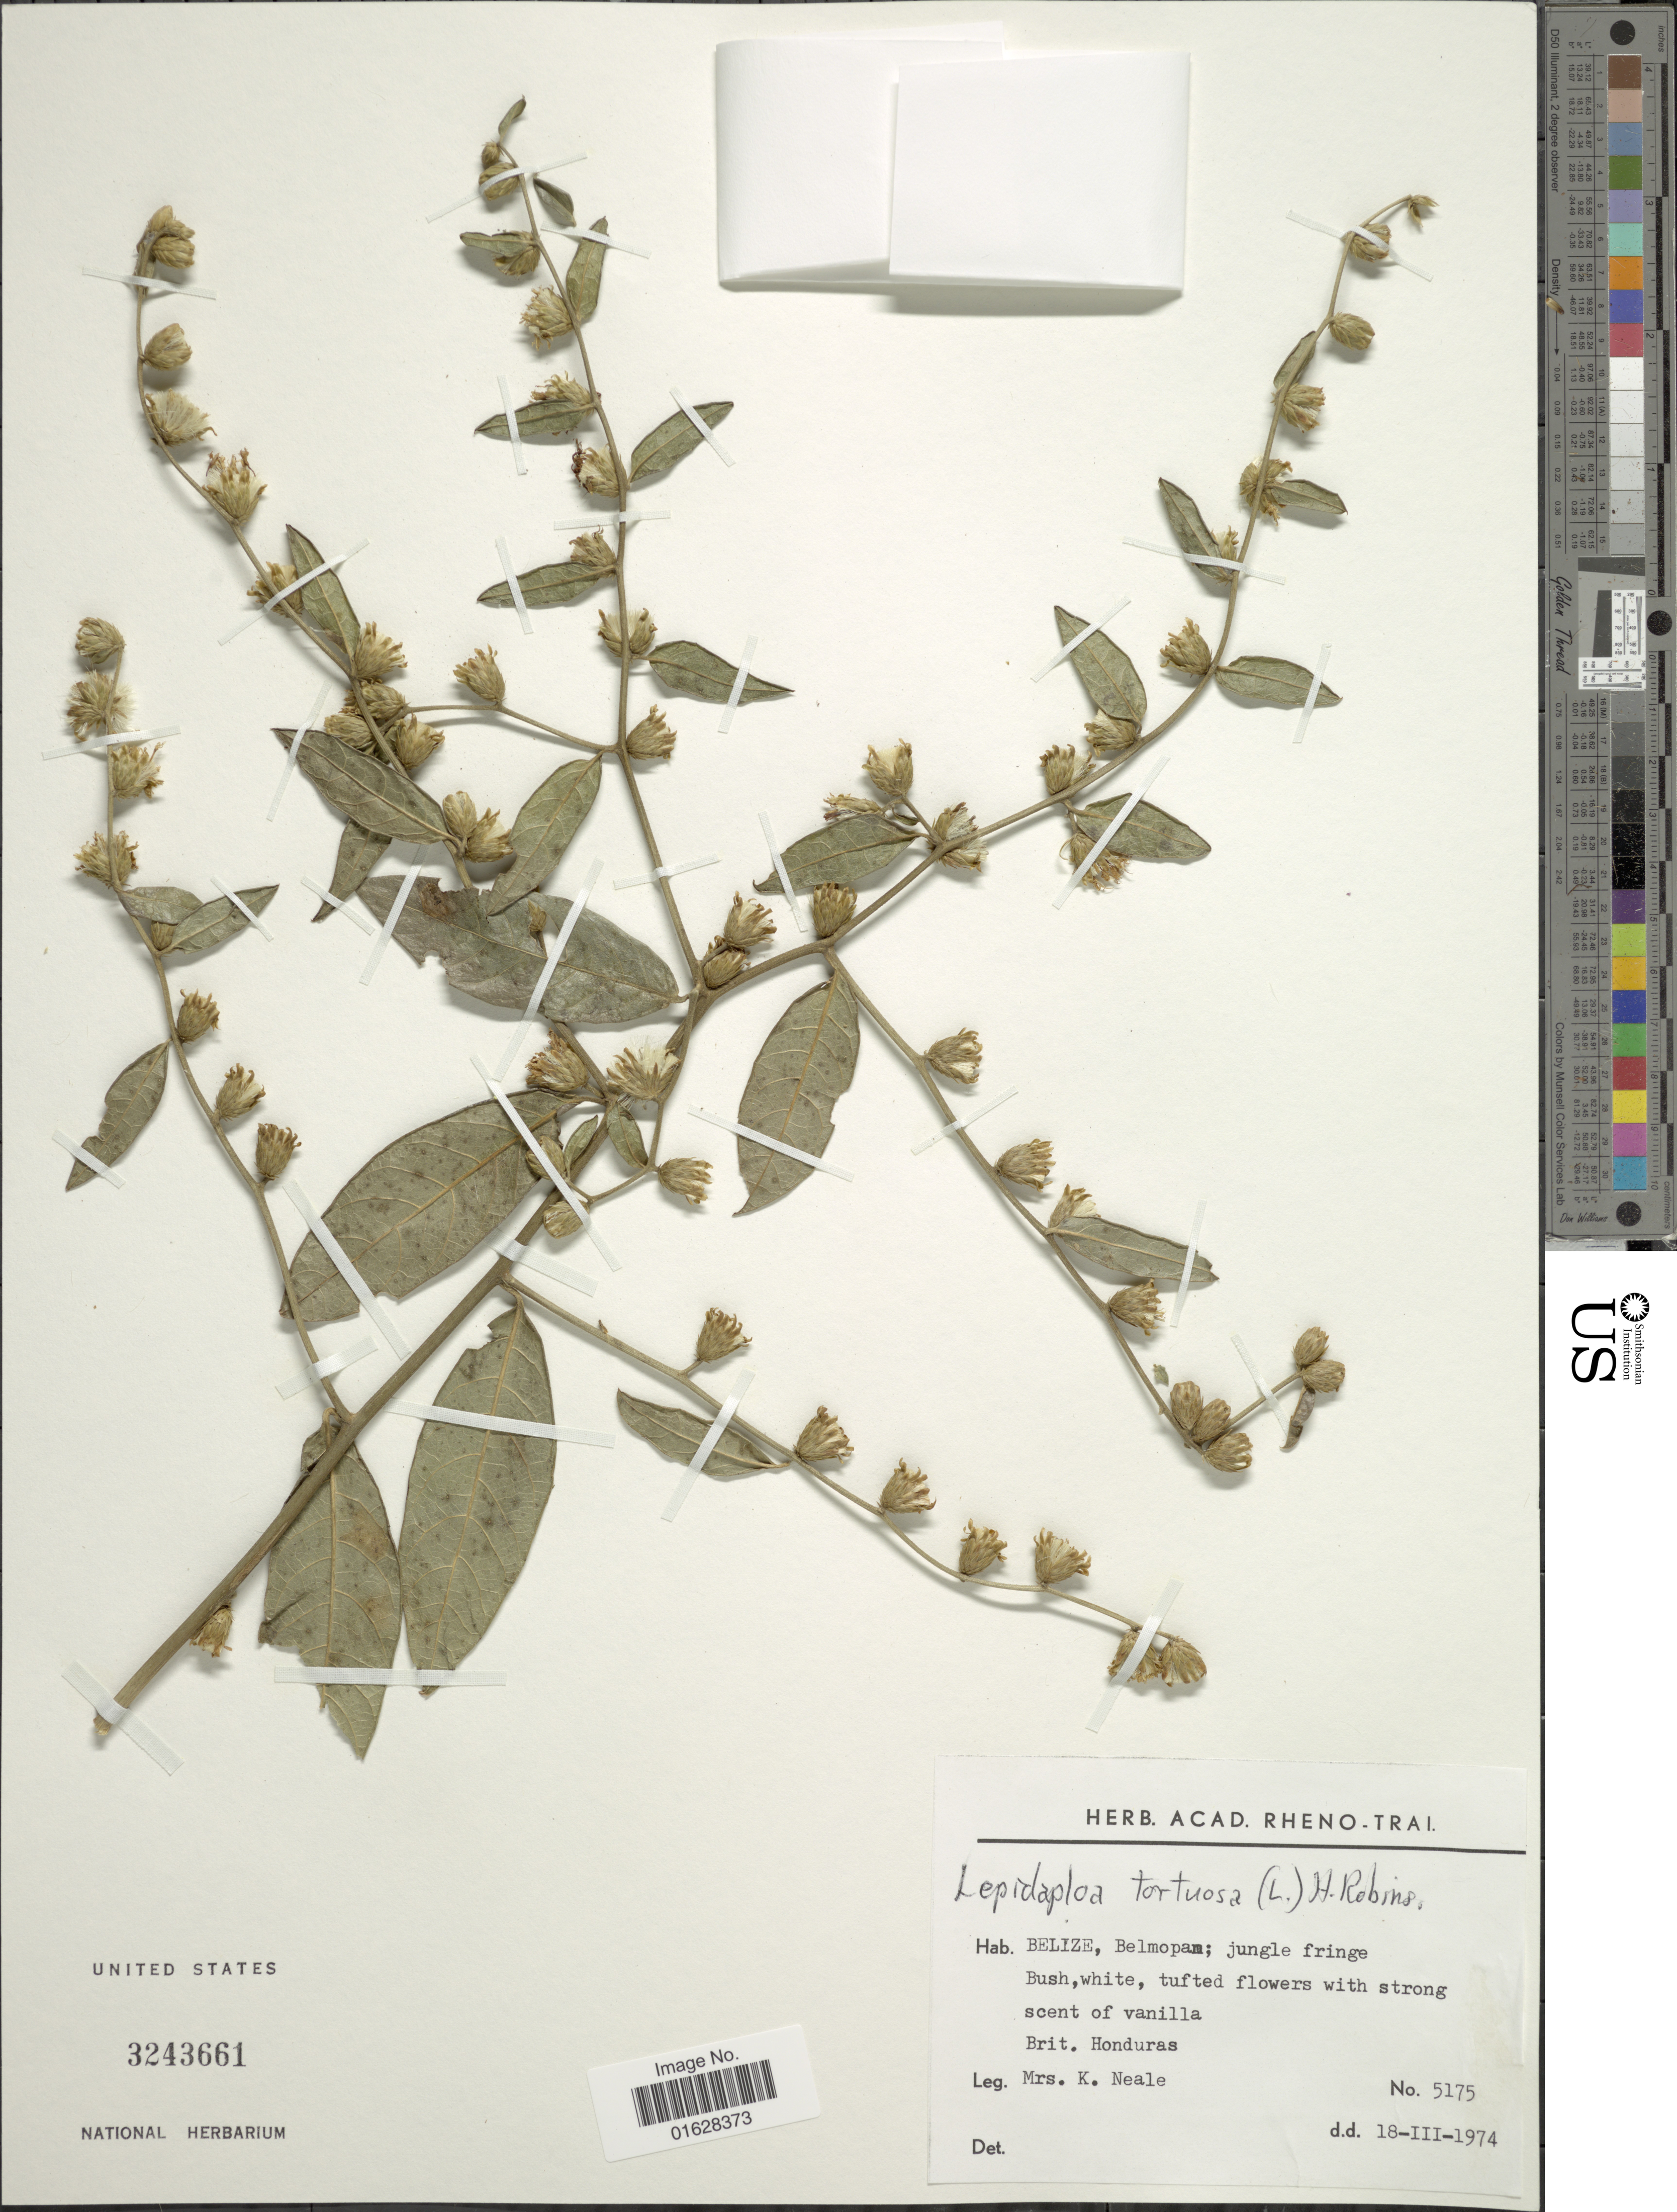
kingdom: Plantae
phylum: Tracheophyta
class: Magnoliopsida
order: Asterales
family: Asteraceae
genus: Lepidaploa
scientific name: Lepidaploa tortuosa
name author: (L.) H. Rob.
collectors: K. Neale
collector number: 5175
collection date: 1974-03-18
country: Belize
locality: Belmopan, Brit. Honduras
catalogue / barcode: US 3243661